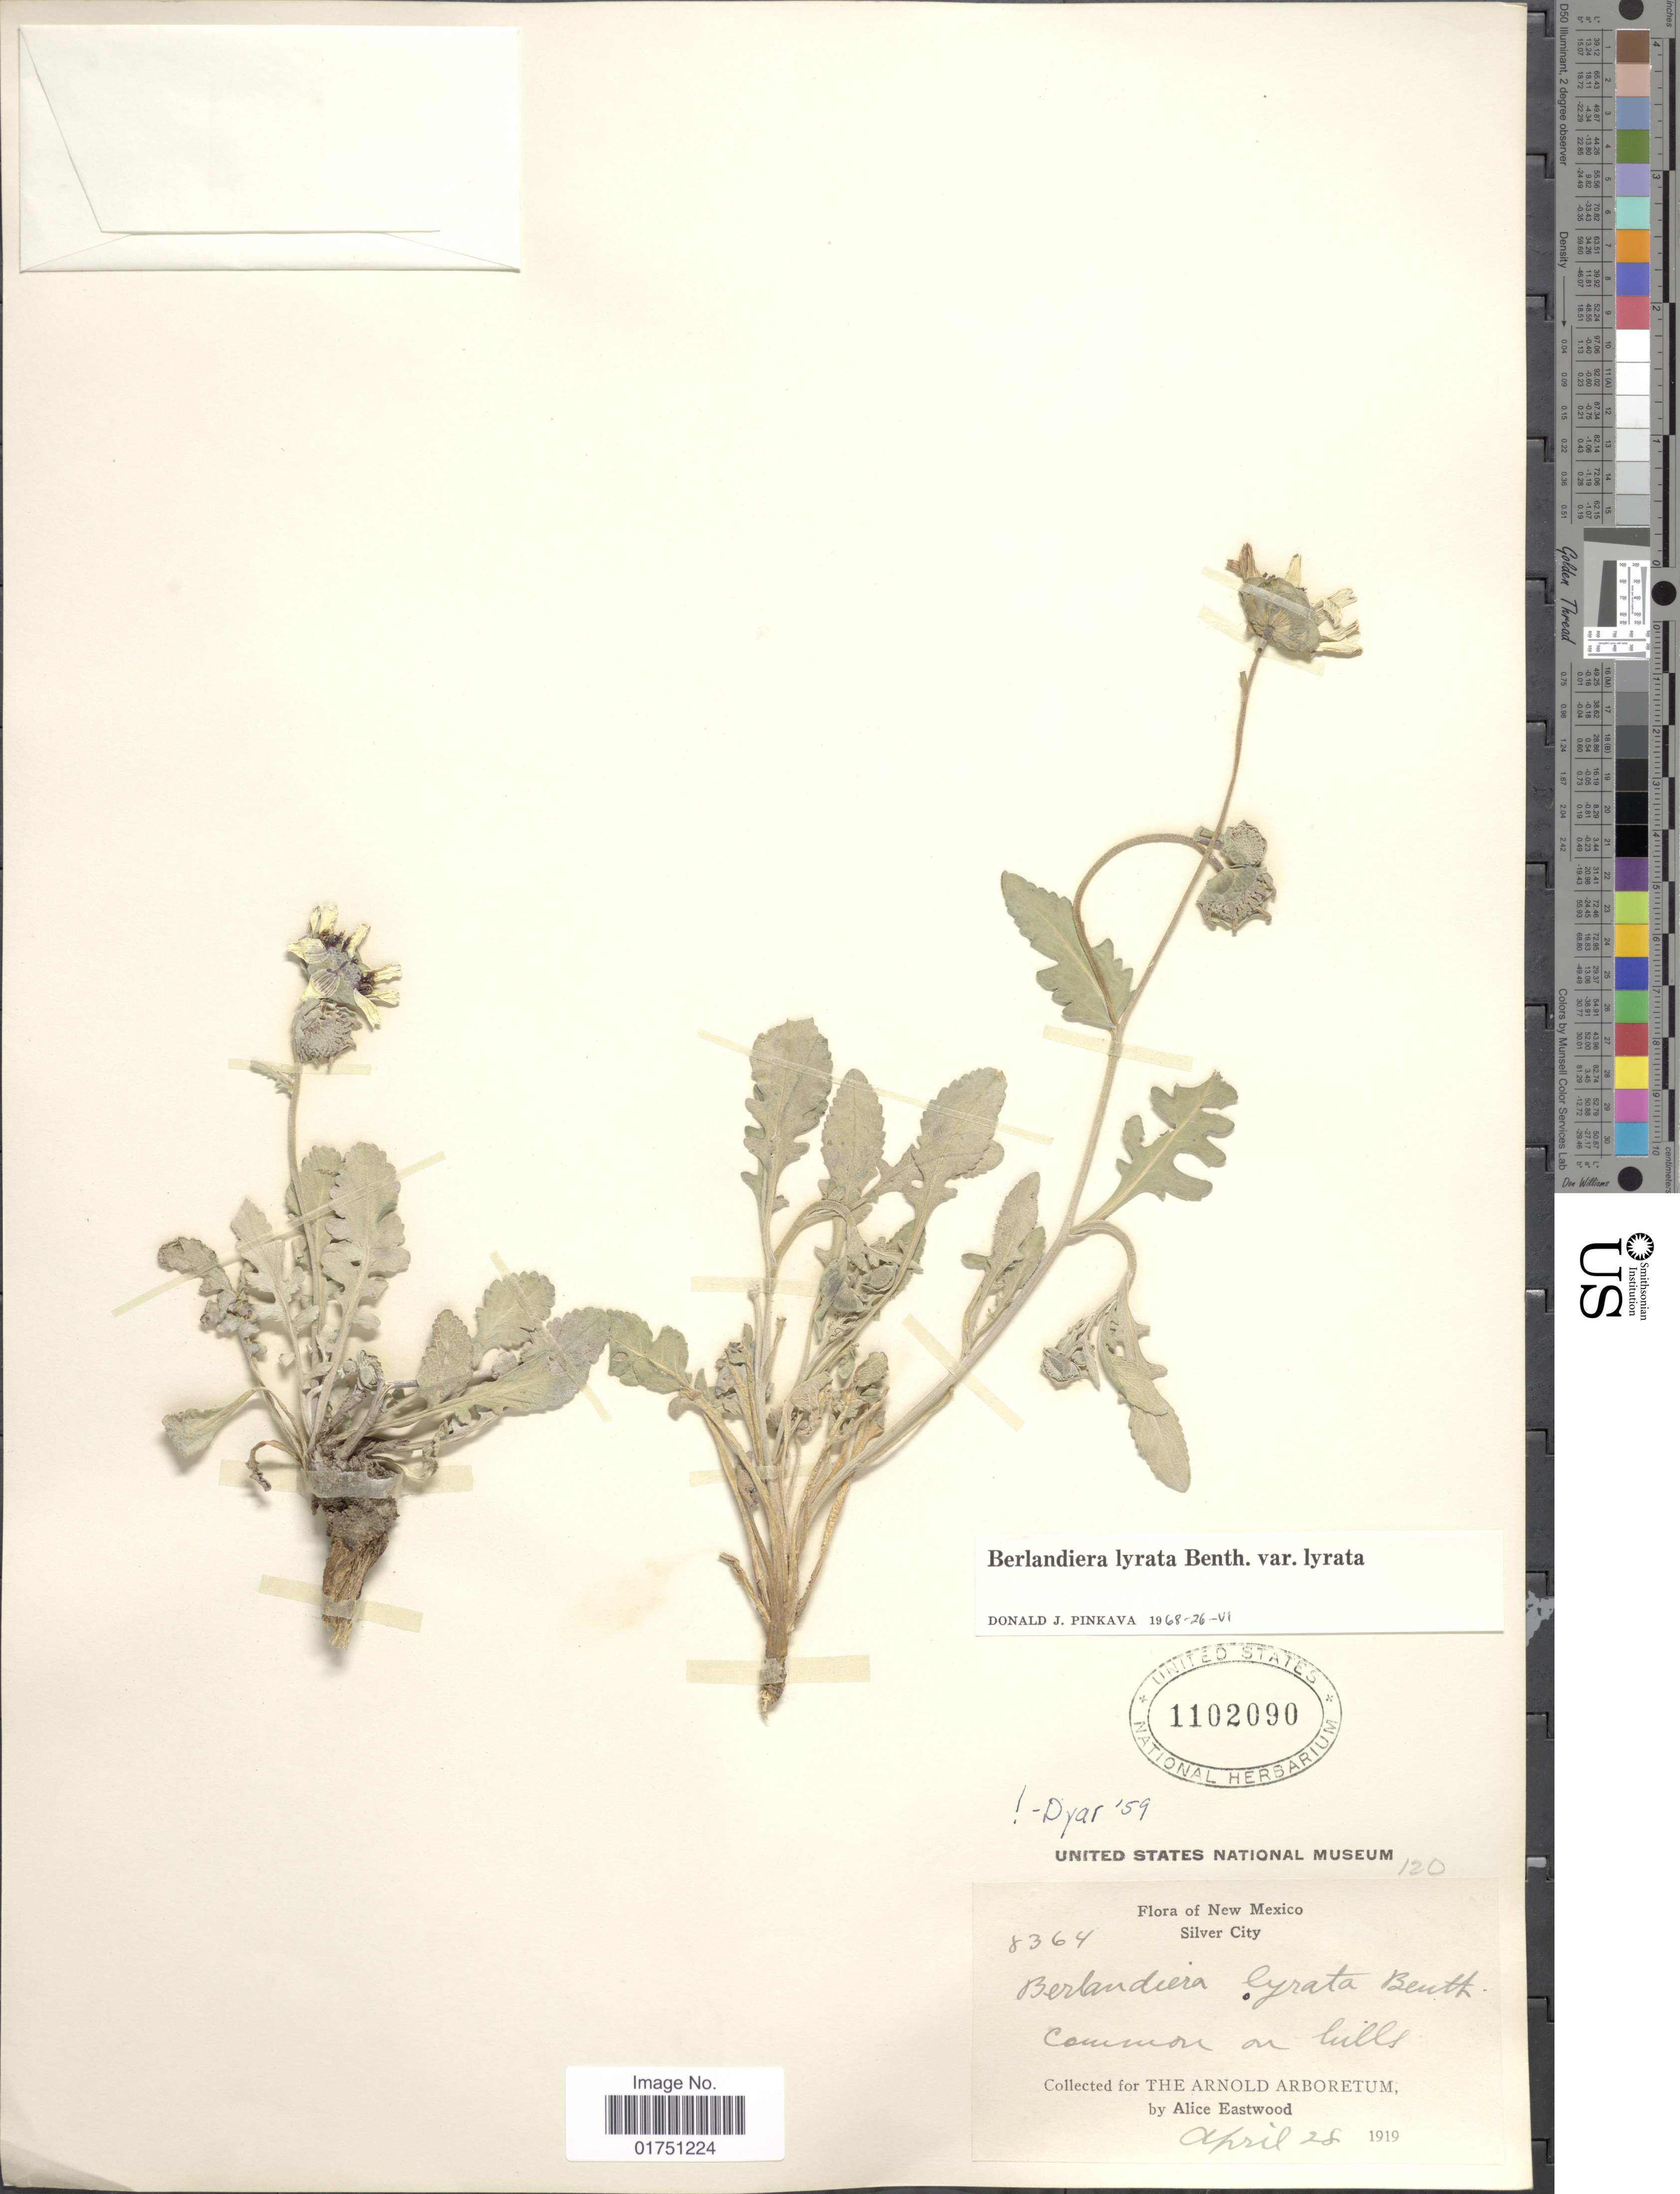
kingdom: Plantae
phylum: Tracheophyta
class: Magnoliopsida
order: Asterales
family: Asteraceae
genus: Berlandiera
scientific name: Berlandiera lyrata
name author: Benth.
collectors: A. Eastwood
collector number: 8364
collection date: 1919-04-28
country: United States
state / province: New Mexico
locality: Siler City. Common on hills.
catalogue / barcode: US 1102090